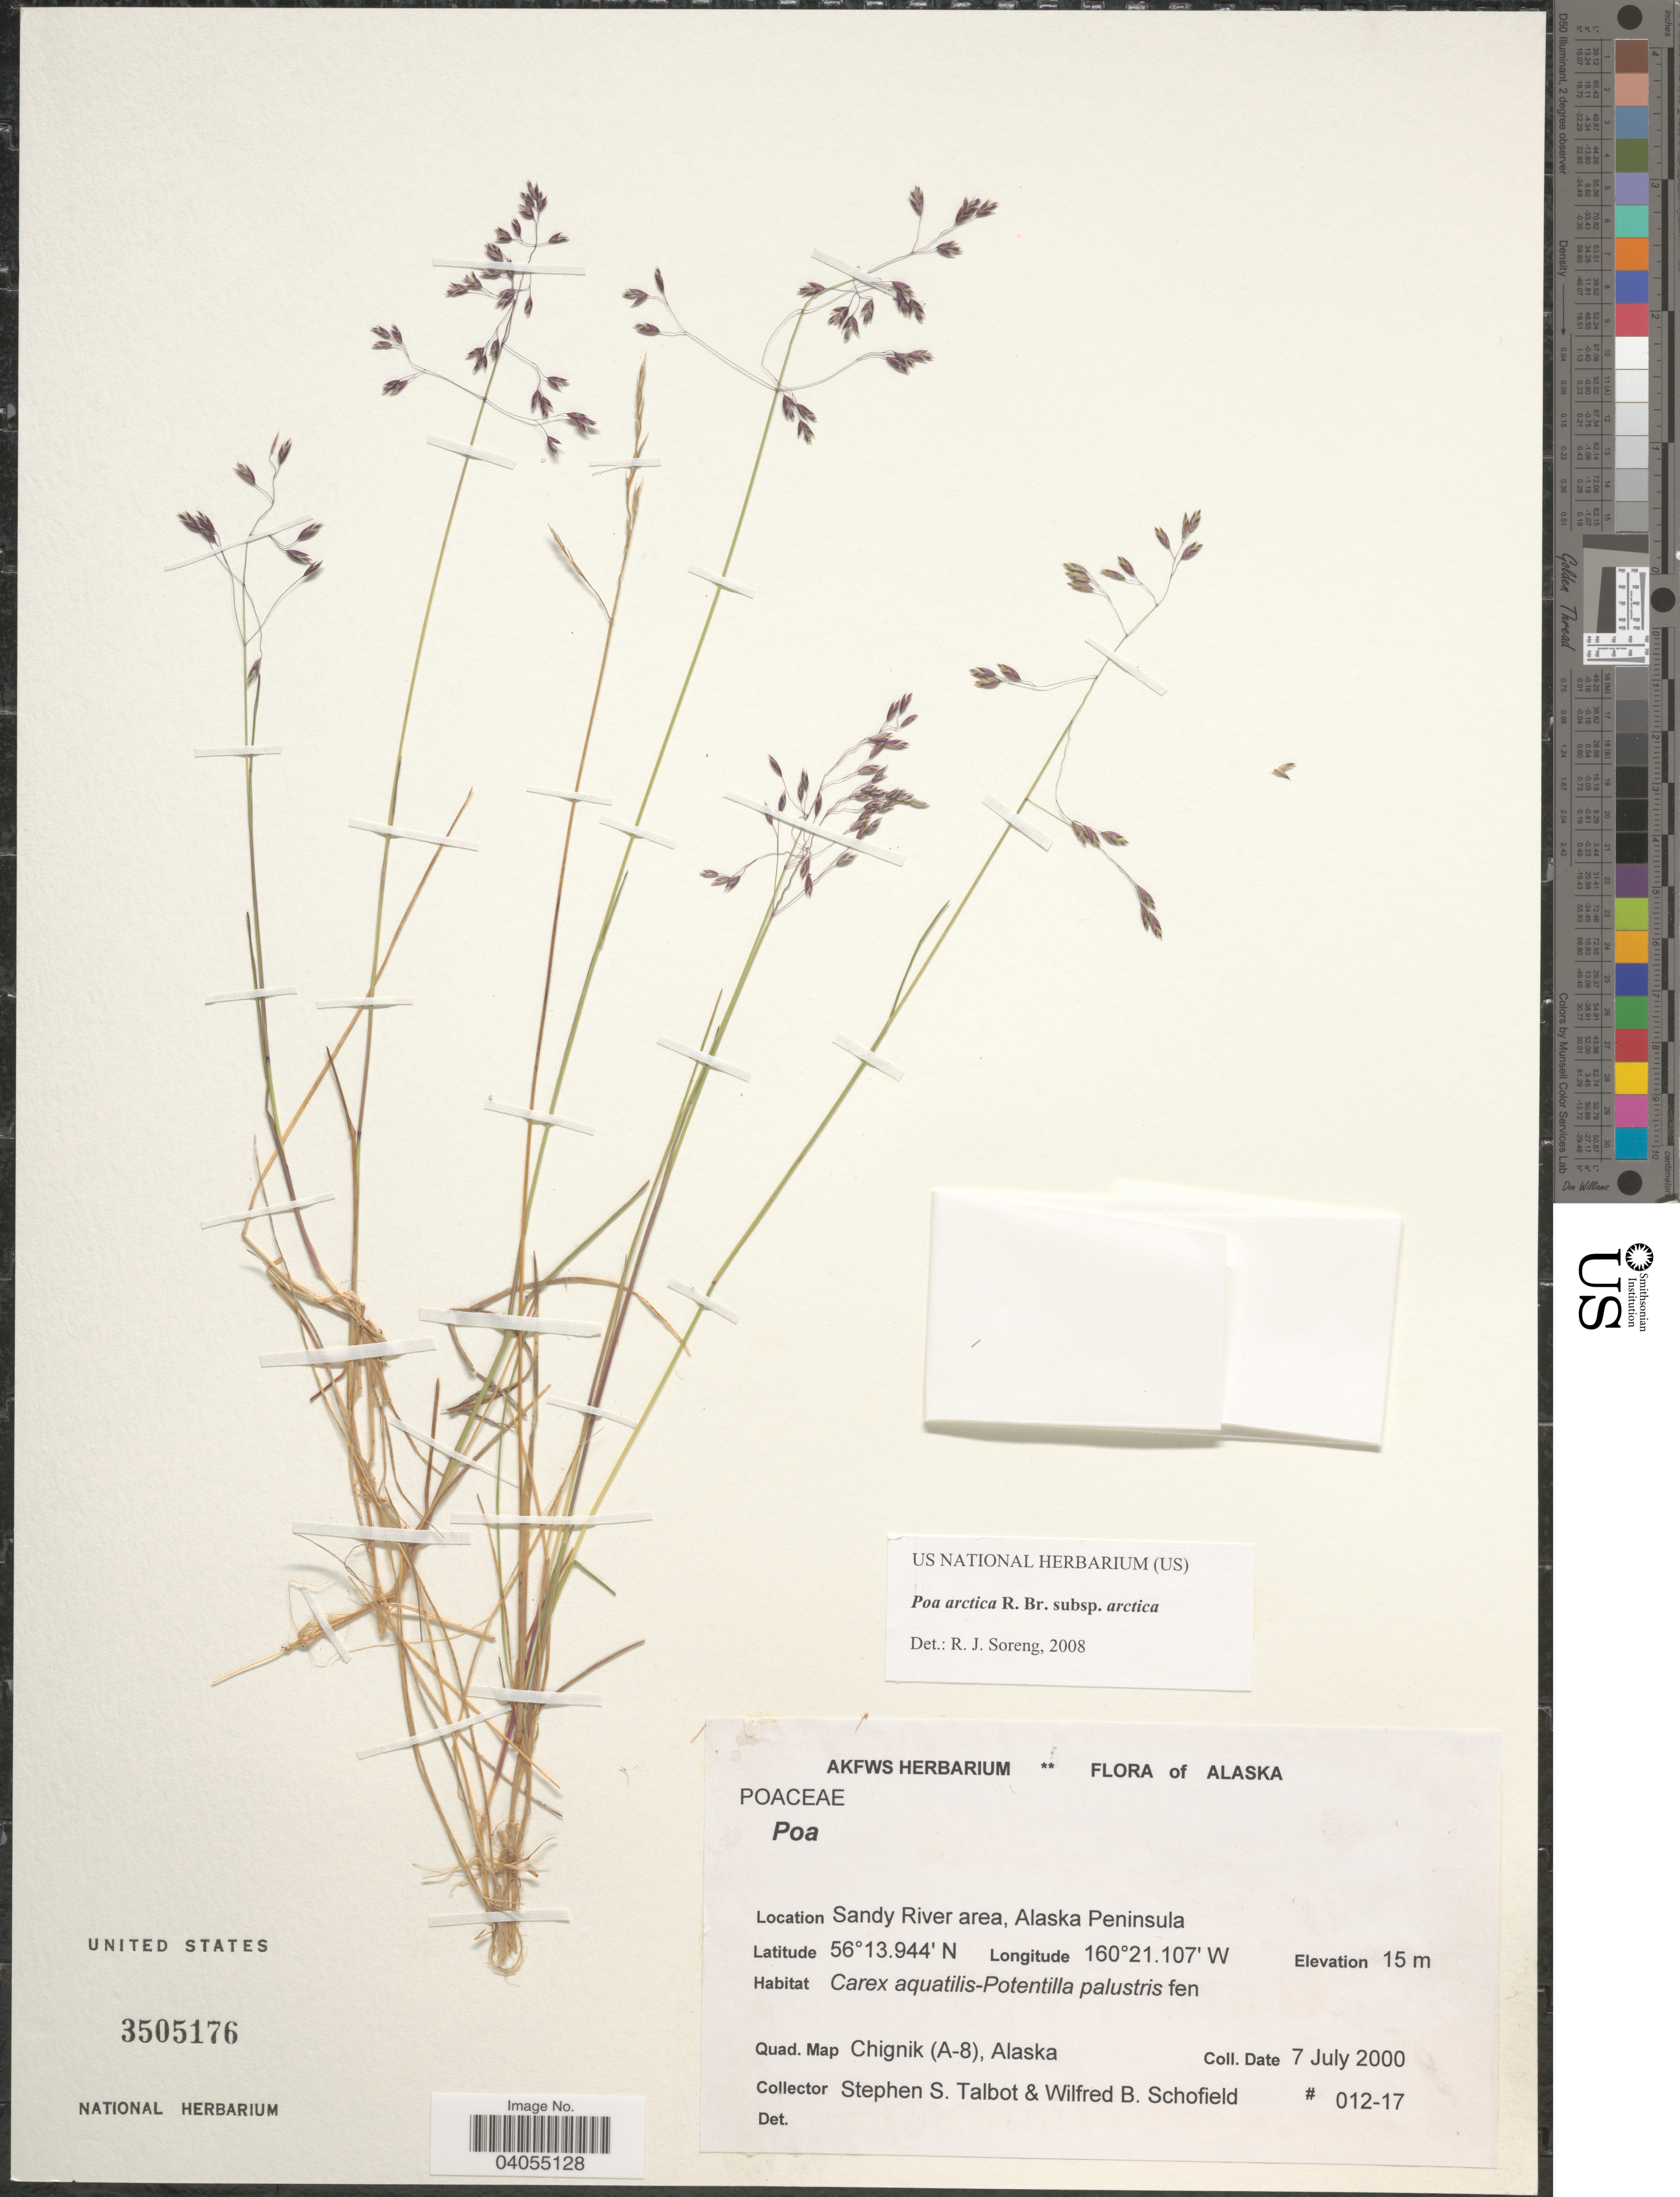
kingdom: Plantae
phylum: Tracheophyta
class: Liliopsida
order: Poales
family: Poaceae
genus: Poa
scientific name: Poa arctica subsp. arctica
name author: R. Br.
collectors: S. S. Talbot & W. Schofield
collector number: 012-17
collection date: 2000-07-07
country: United States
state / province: Alaska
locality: Sandy River area, Alaska Peninsula. Quad. Map Chignik (A-8).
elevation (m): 15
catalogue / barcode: US 3505176